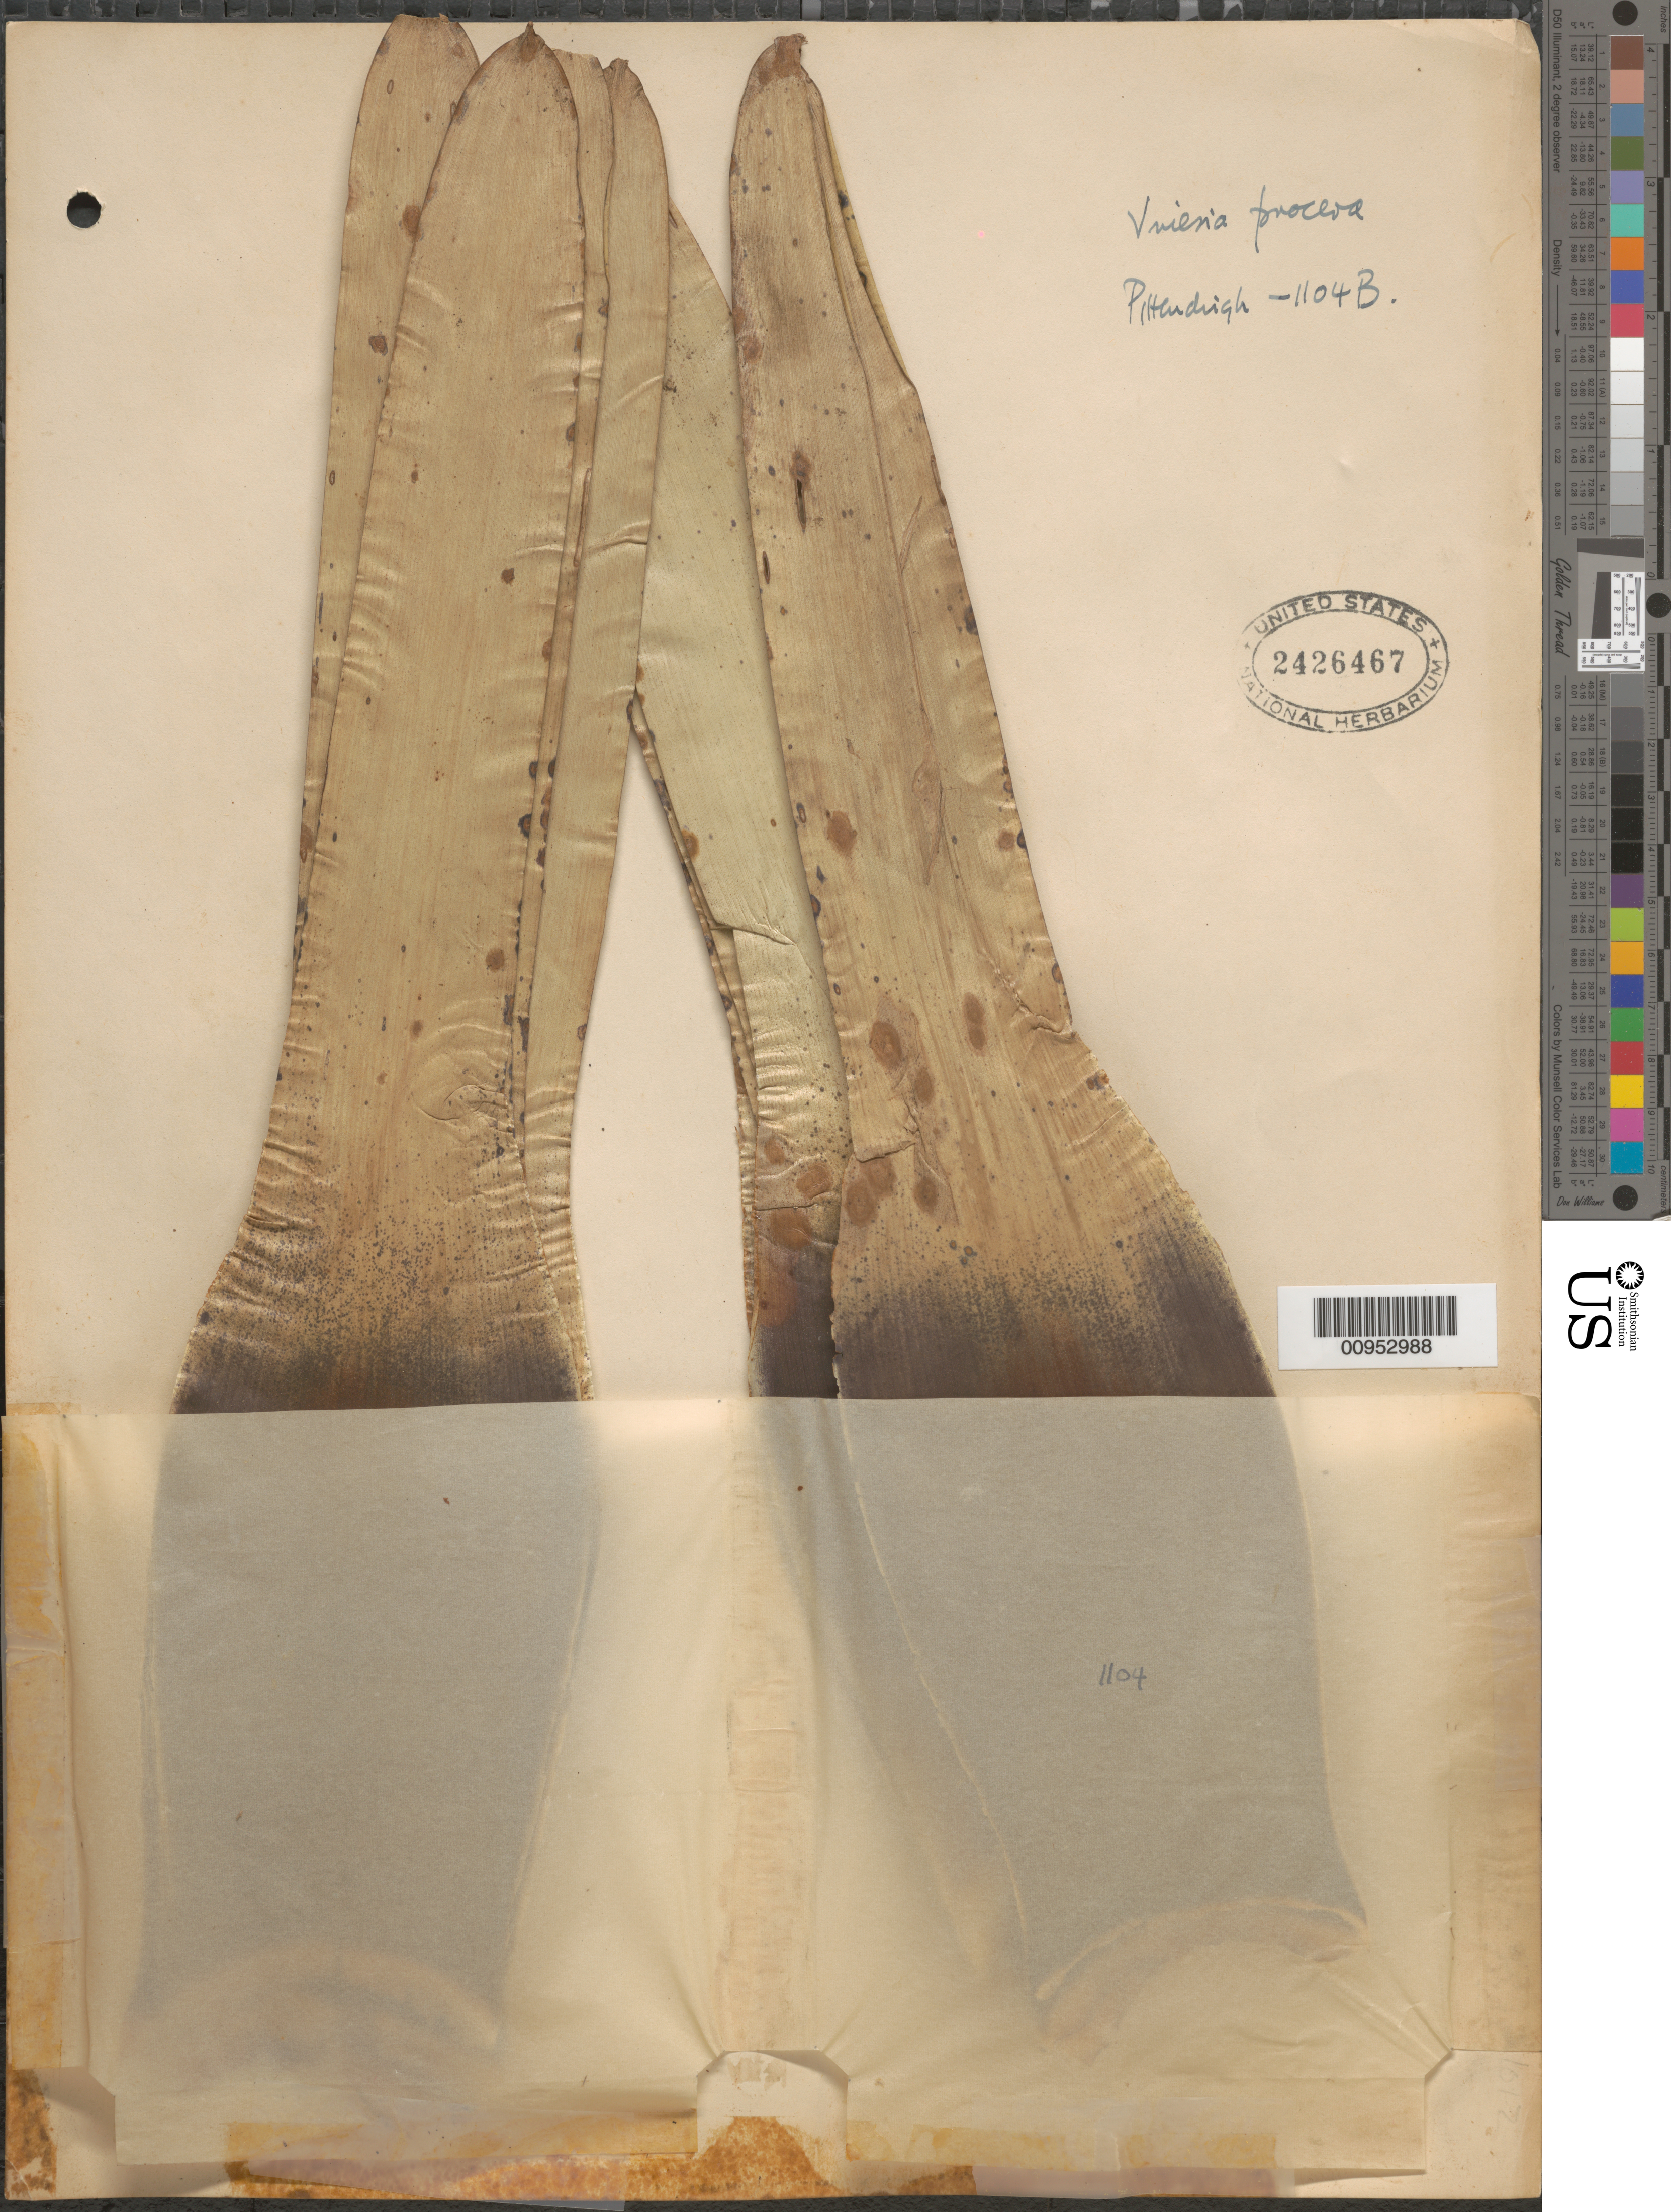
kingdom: Plantae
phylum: Tracheophyta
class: Liliopsida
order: Poales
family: Bromeliaceae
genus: Vriesea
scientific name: Vriesea procera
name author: (Mart. ex Schult. & Schult. f.) Wittm.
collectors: C. S. Pittendrigh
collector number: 1104B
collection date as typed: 1944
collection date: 1944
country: Trinidad and Tobago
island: Trinidad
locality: Tamana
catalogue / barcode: US 2426467